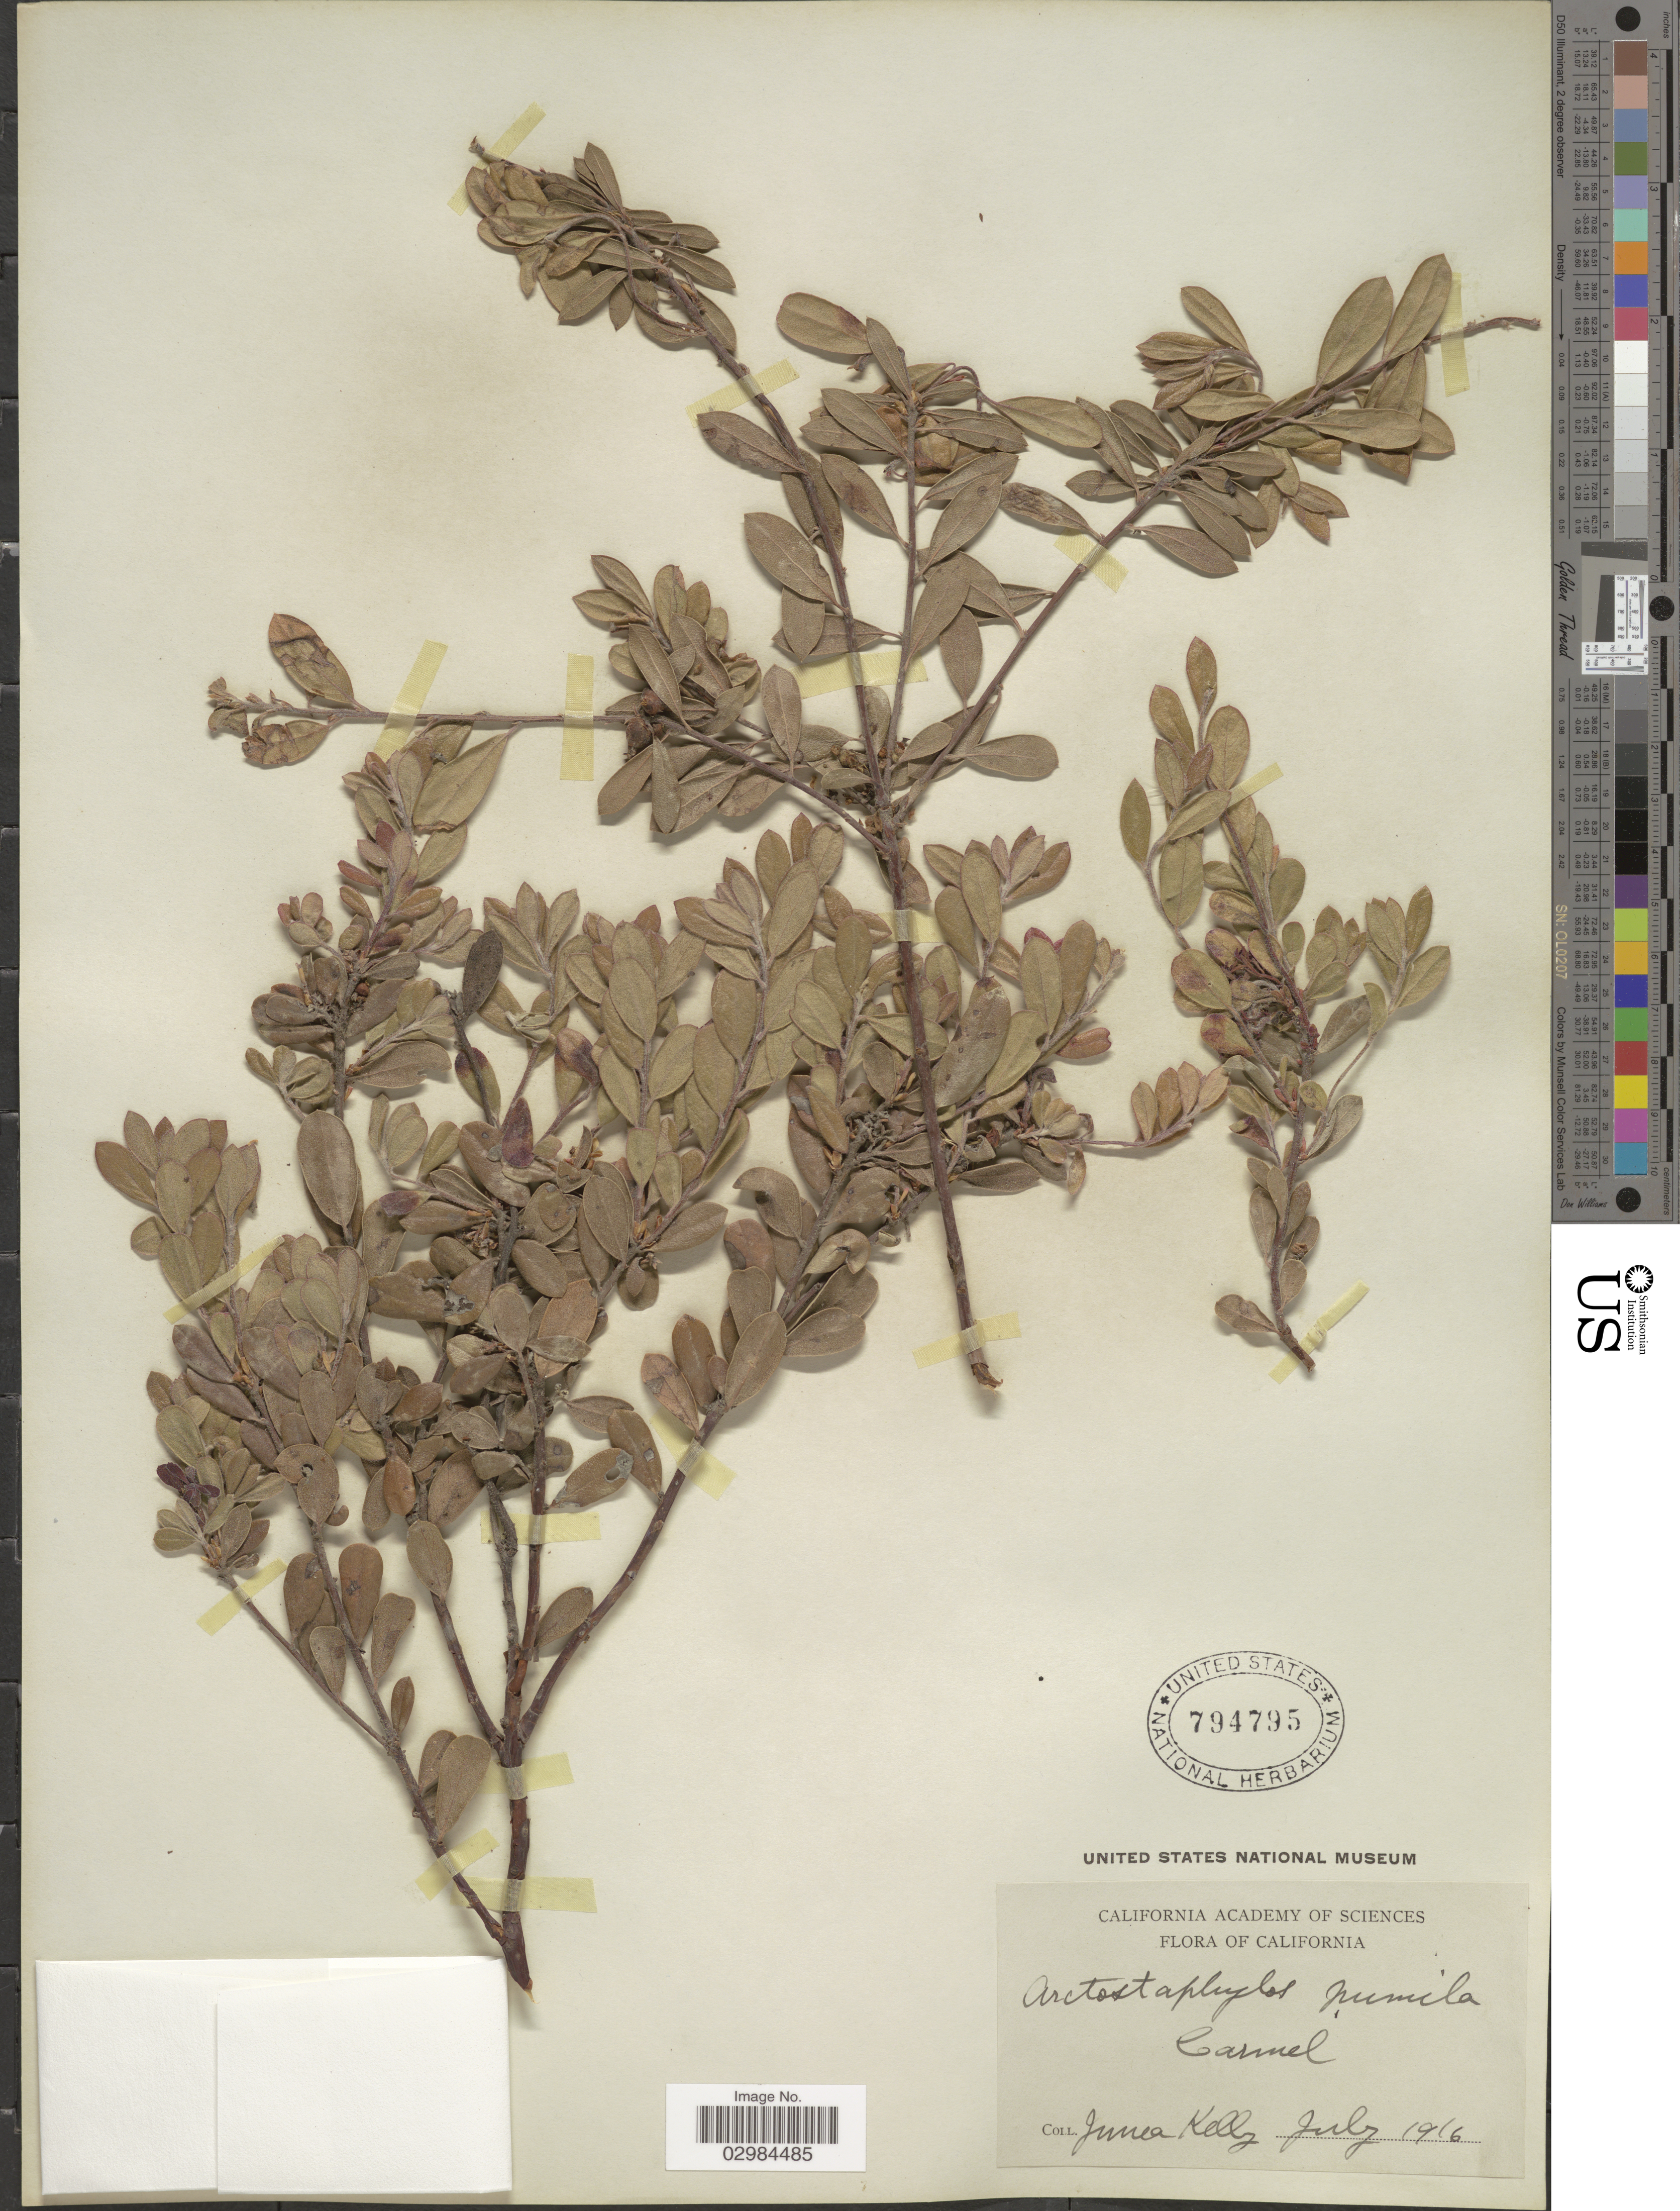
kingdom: Plantae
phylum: Tracheophyta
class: Magnoliopsida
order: Ericales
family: Ericaceae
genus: Arctostaphylos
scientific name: Arctostaphylos pumila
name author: Nutt.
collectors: J. Kelly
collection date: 1916-07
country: United States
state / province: California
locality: Carmel.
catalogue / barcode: US 794795